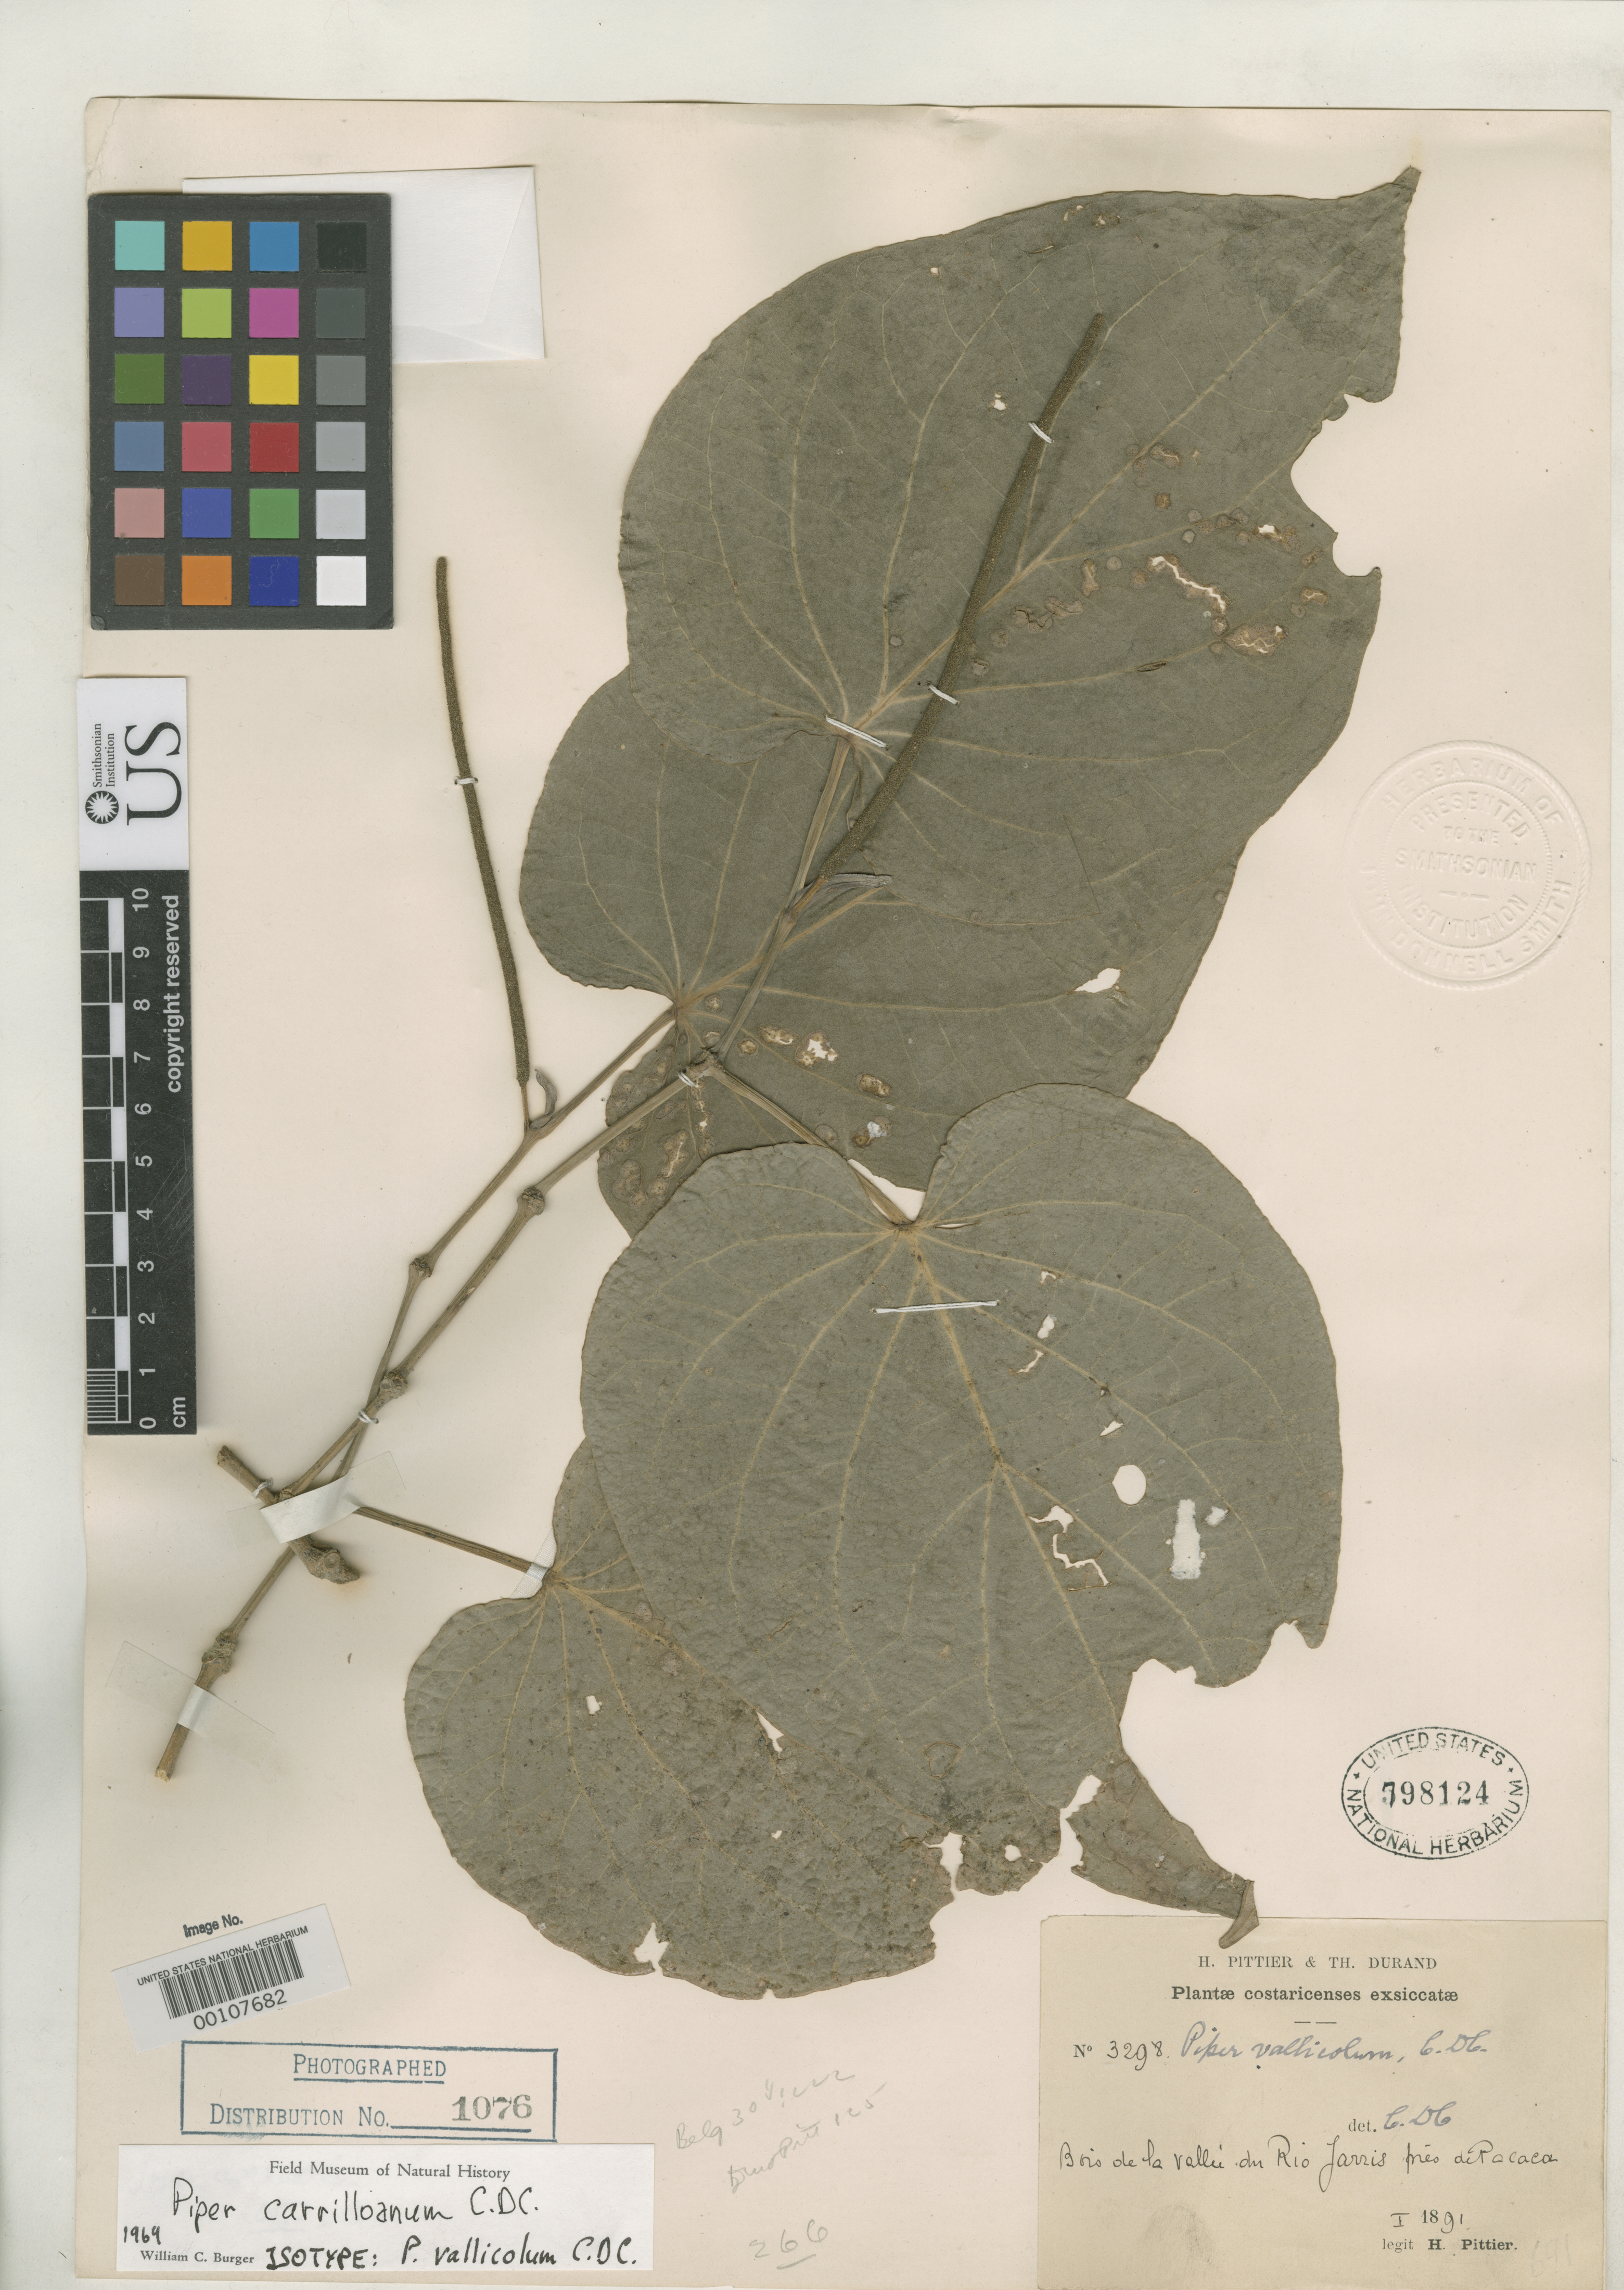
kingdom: Plantae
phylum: Tracheophyta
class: Magnoliopsida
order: Piperales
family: Piperaceae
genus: Piper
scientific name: Piper vallicola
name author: C. DC.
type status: Isotype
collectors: H. F. Pittier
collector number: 3298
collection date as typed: Jan 1891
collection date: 1891-01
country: Costa Rica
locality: Rio Jaris valley, near Pacaca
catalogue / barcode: US 798124